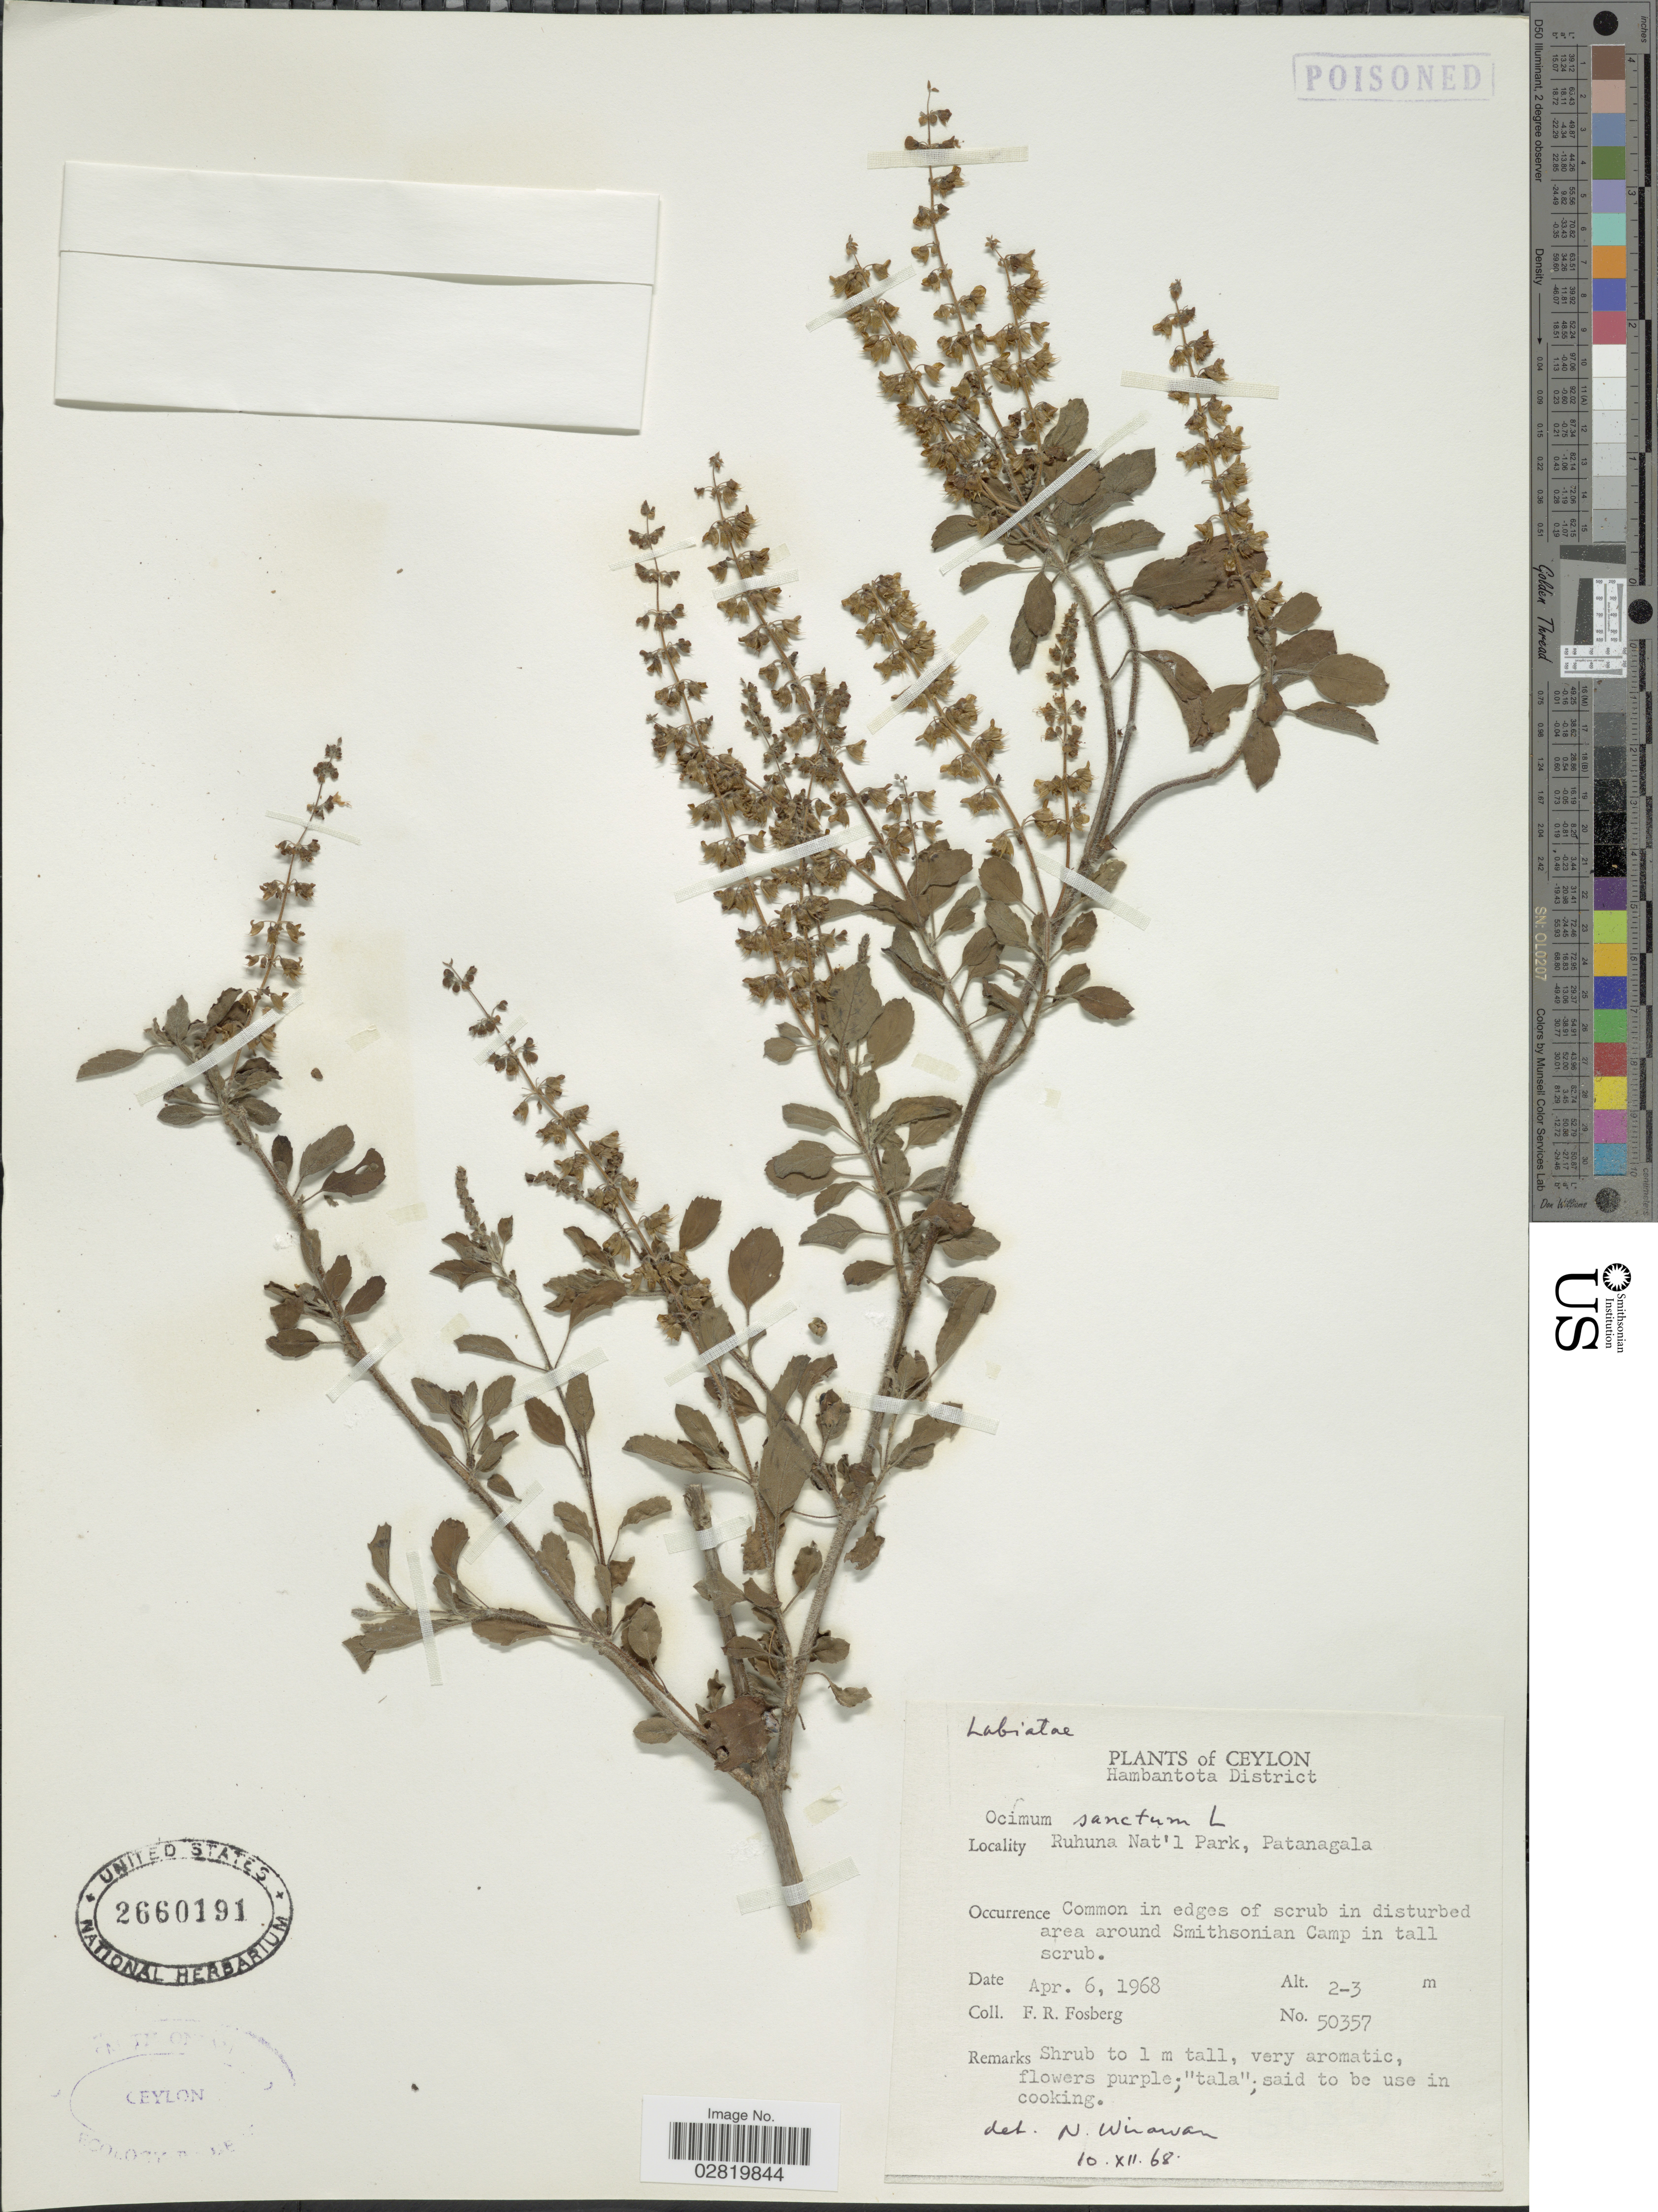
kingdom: Plantae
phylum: Tracheophyta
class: Magnoliopsida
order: Lamiales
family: Lamiaceae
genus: Ocimum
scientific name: Ocimum sanctum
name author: L.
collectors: F. R. Fosberg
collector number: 50357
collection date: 1968-04-06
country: Sri Lanka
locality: Ceylon, Hambantota District, Ruhuna Nat'l Park, Patanagala.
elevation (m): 2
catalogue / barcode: US 2660191